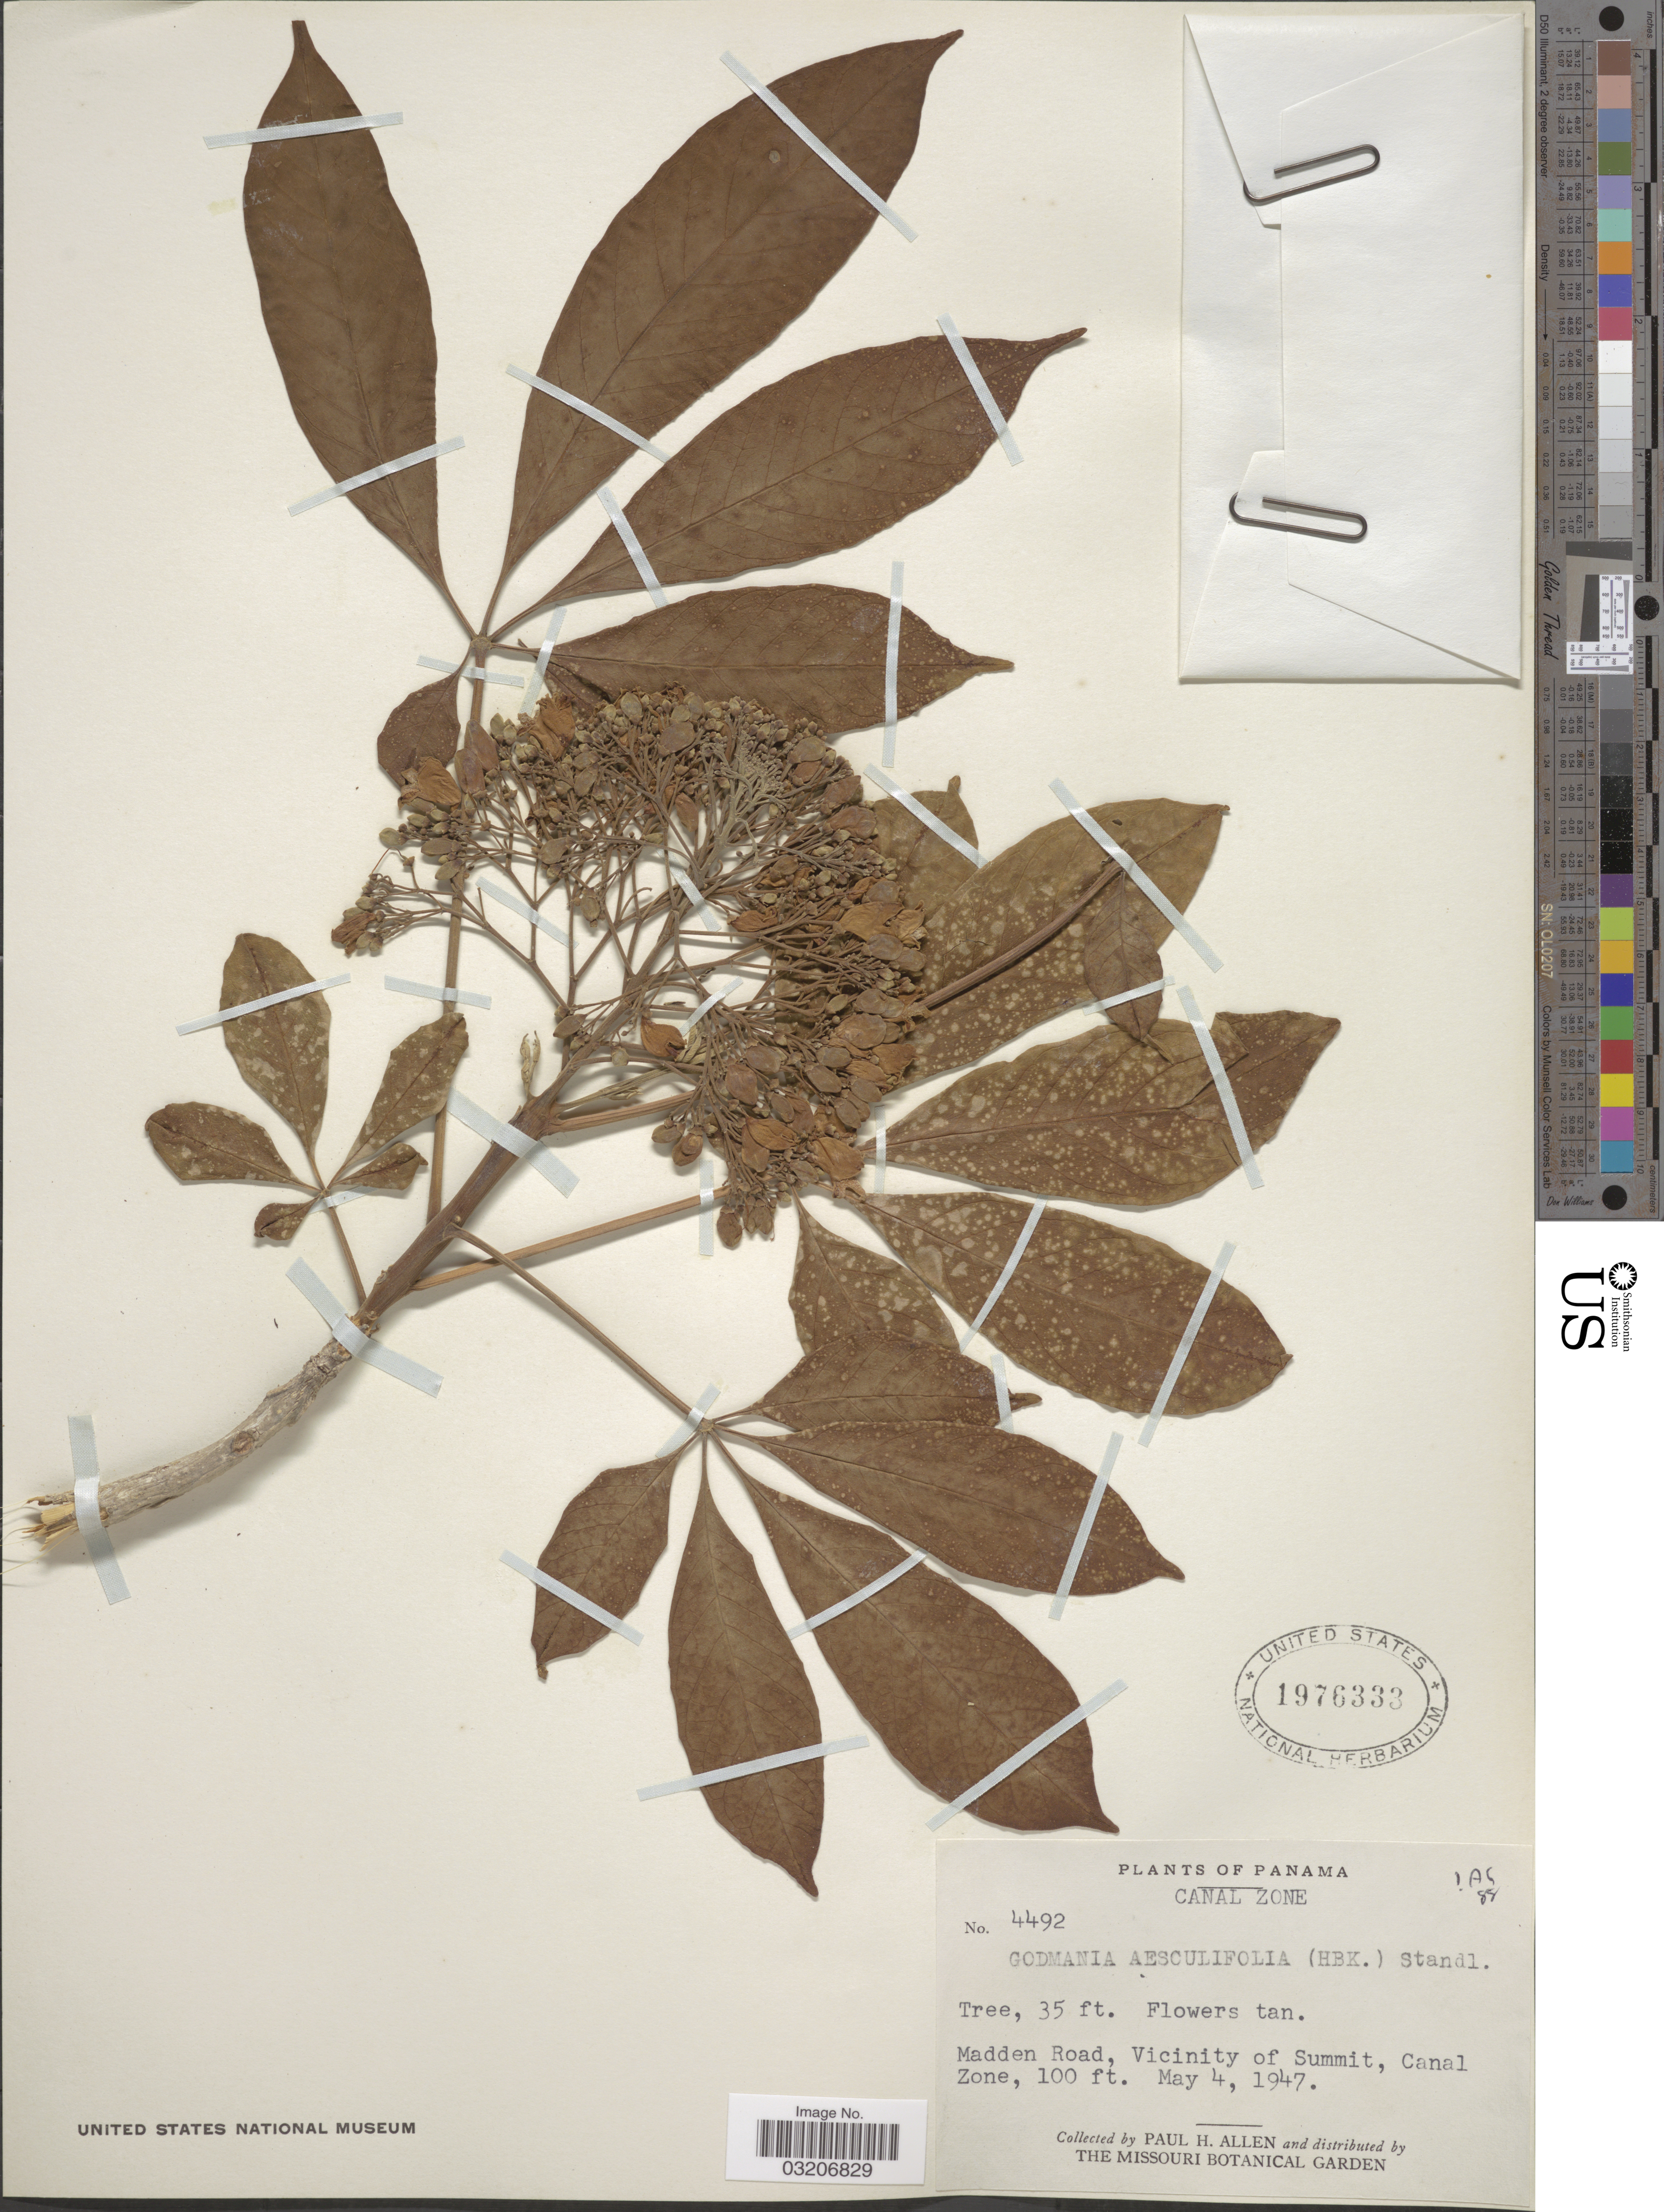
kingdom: Plantae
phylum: Tracheophyta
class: Magnoliopsida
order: Lamiales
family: Bignoniaceae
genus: Godmania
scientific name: Godmania aesculifolia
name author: Standl.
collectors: P. H. Allen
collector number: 4492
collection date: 1947-05-04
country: Panama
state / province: Colón / Panamá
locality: Canal Zone. Madden Road, Vicinity of Summit.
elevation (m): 30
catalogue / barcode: US 1976333